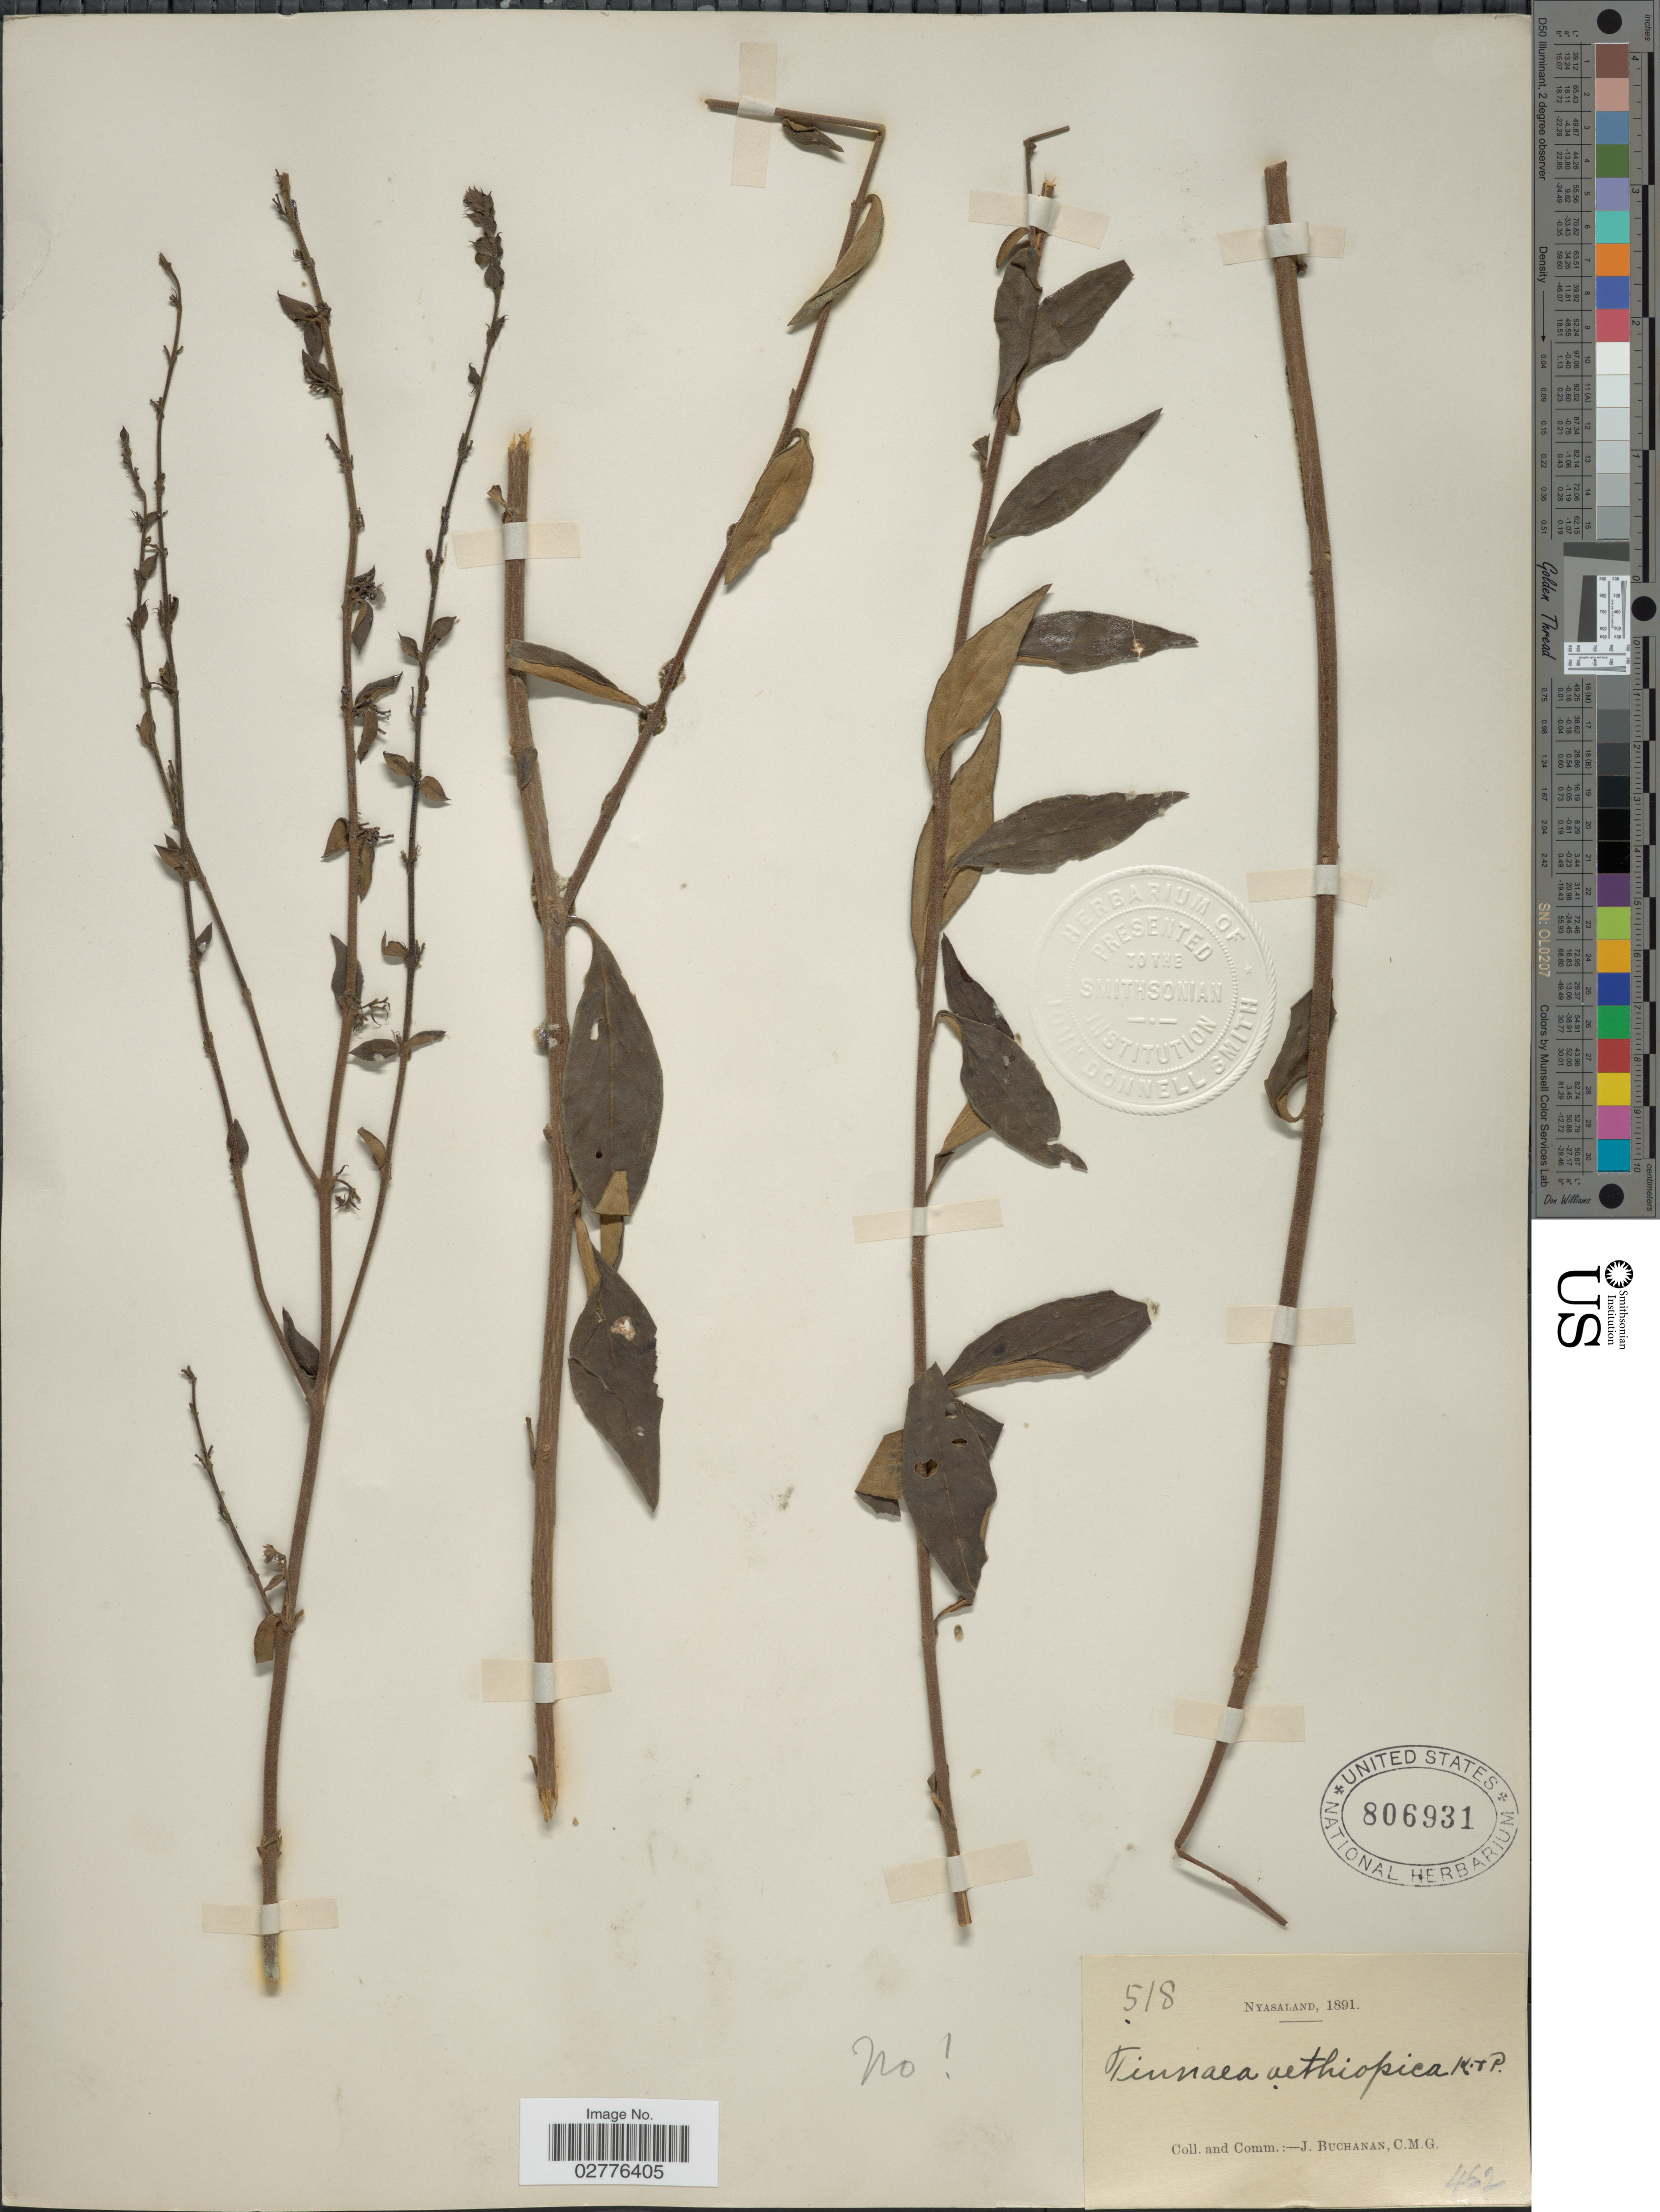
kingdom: Plantae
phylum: Tracheophyta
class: Magnoliopsida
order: Lamiales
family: Lamiaceae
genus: Tinnea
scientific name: Tinnea aethiopica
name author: Kotschy ex Hook. f.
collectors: J. Buchanan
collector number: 518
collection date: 1891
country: Malawi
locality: Nyasaland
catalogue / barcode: US 806931